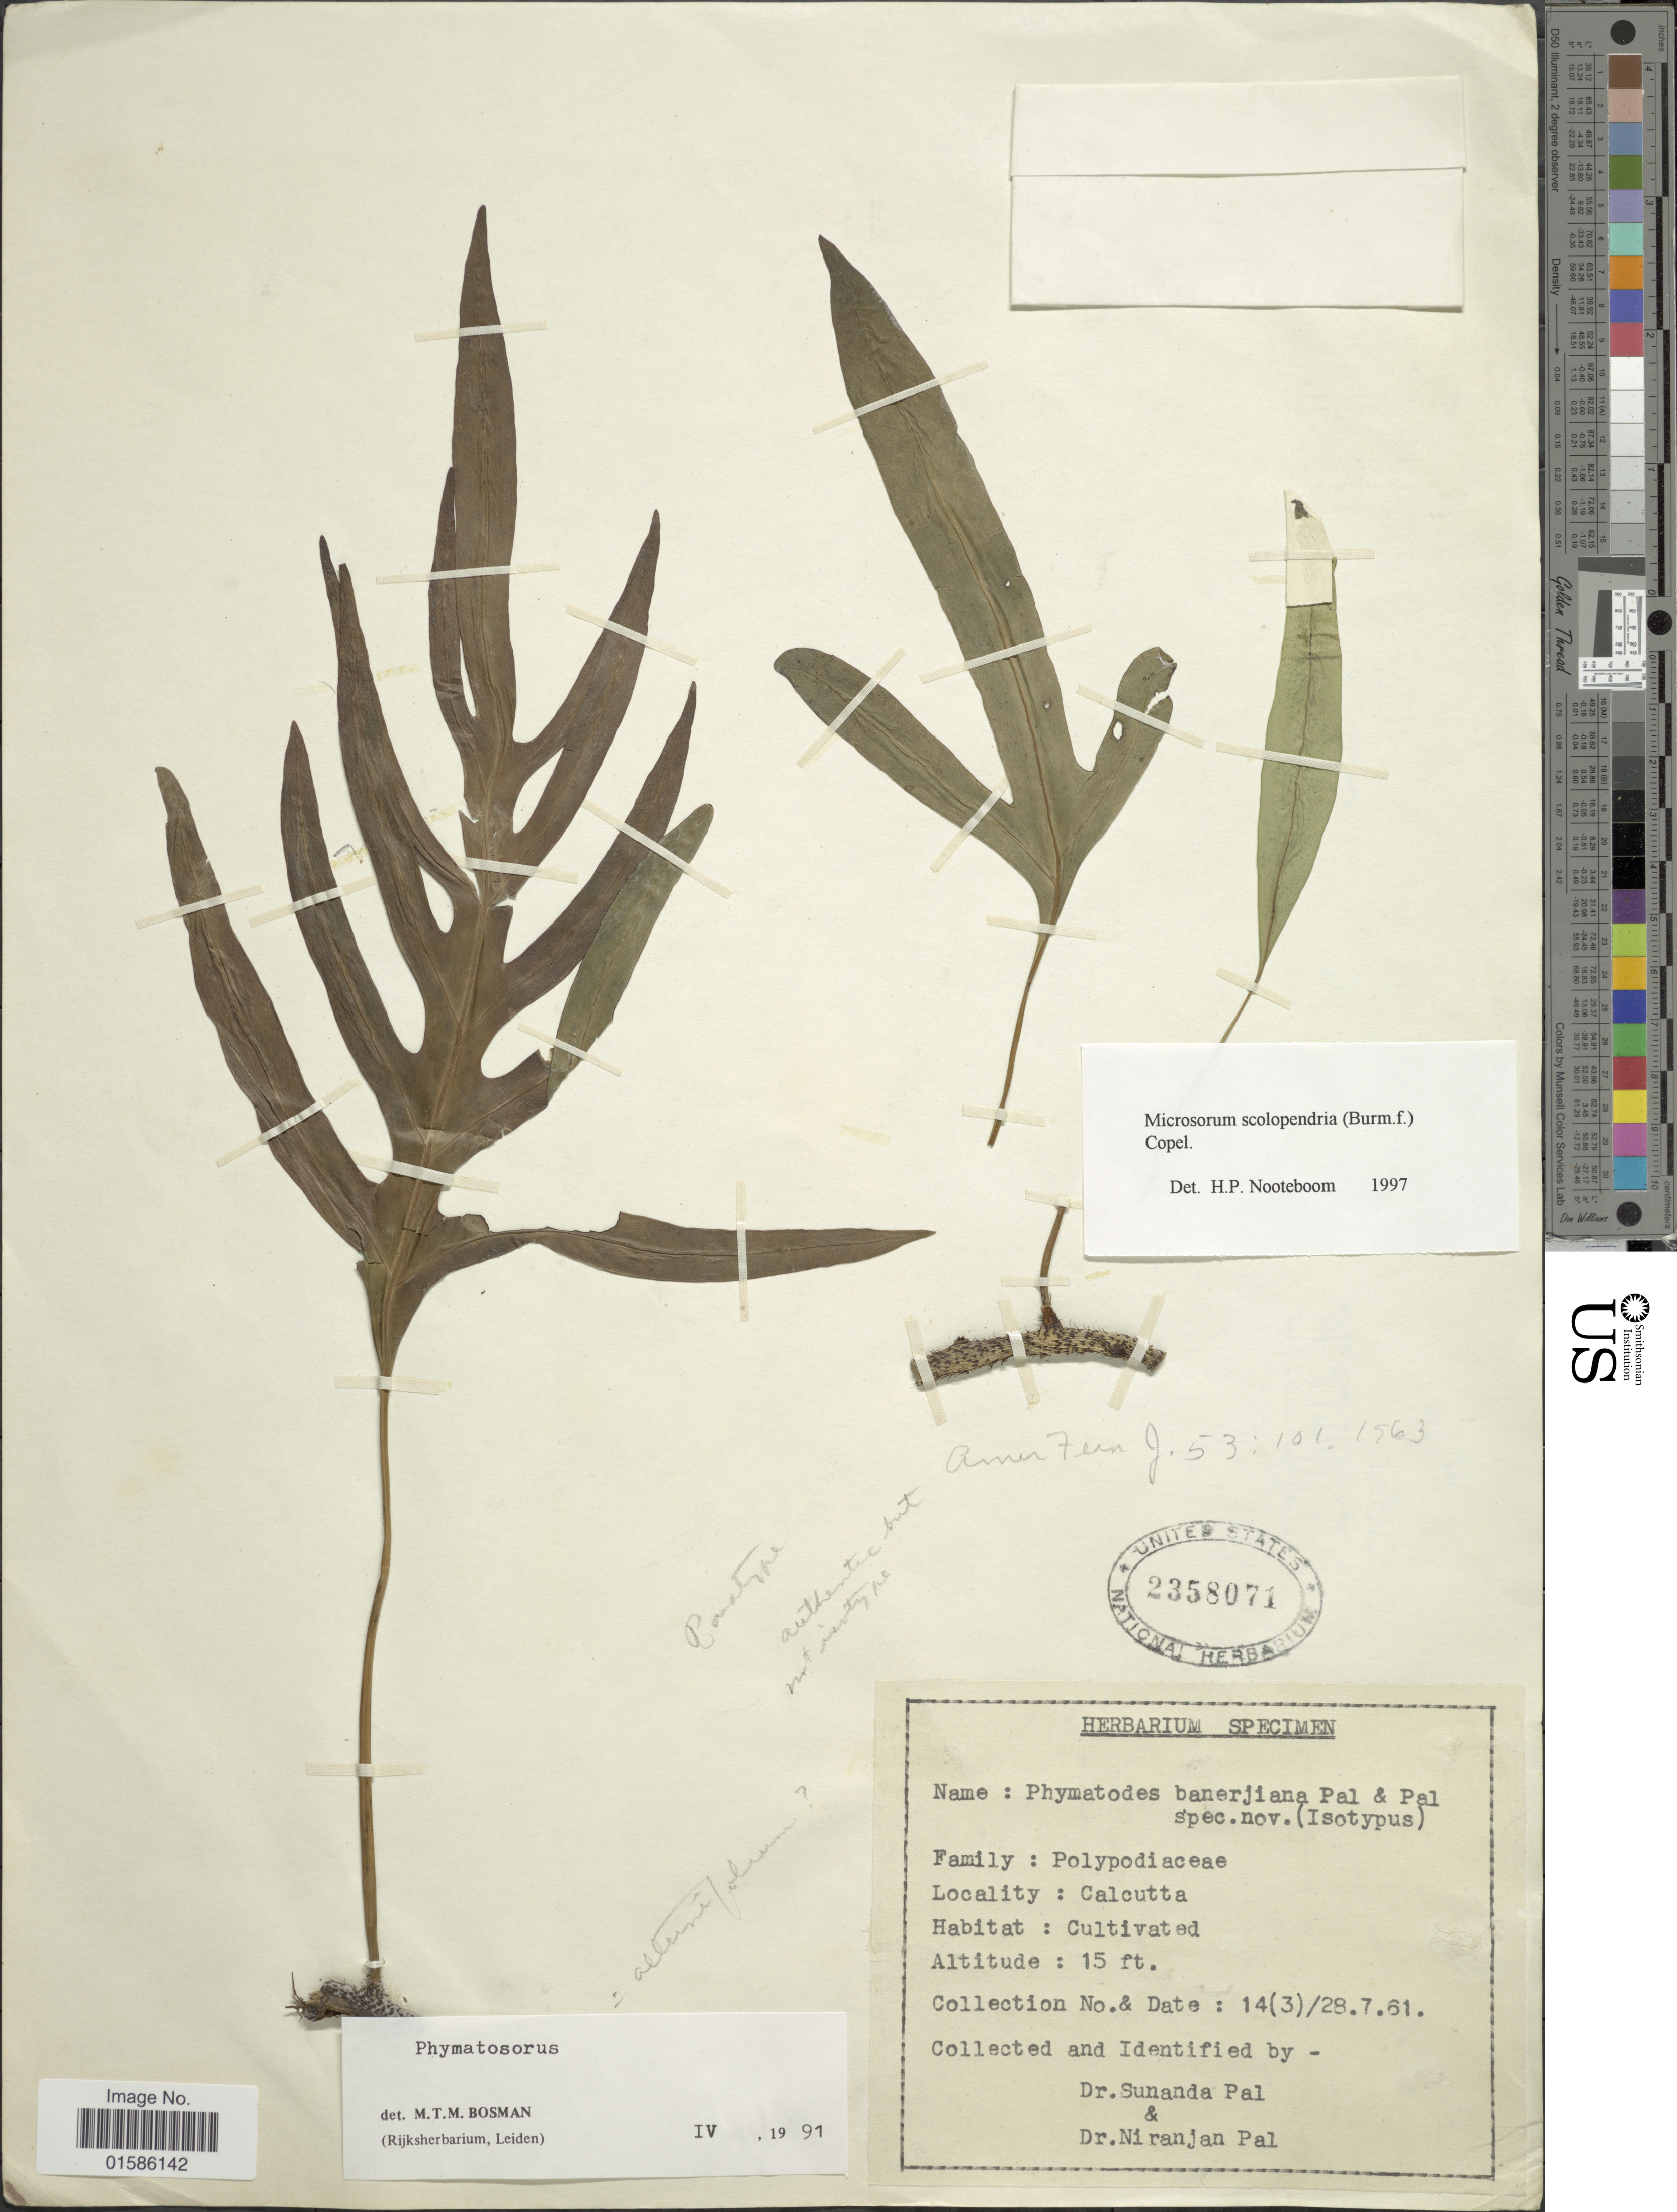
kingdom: Plantae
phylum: Tracheophyta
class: Polypodiopsida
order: Polypodiales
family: Polypodiaceae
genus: Microsorum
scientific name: Microsorum scolopendria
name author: (Burm. f.) Copel.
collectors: S. Pal & N. Pal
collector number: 14(3)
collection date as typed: Transcribed d/m/y: 28/7/61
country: India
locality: Calcutta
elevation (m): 5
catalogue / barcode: US 2358071